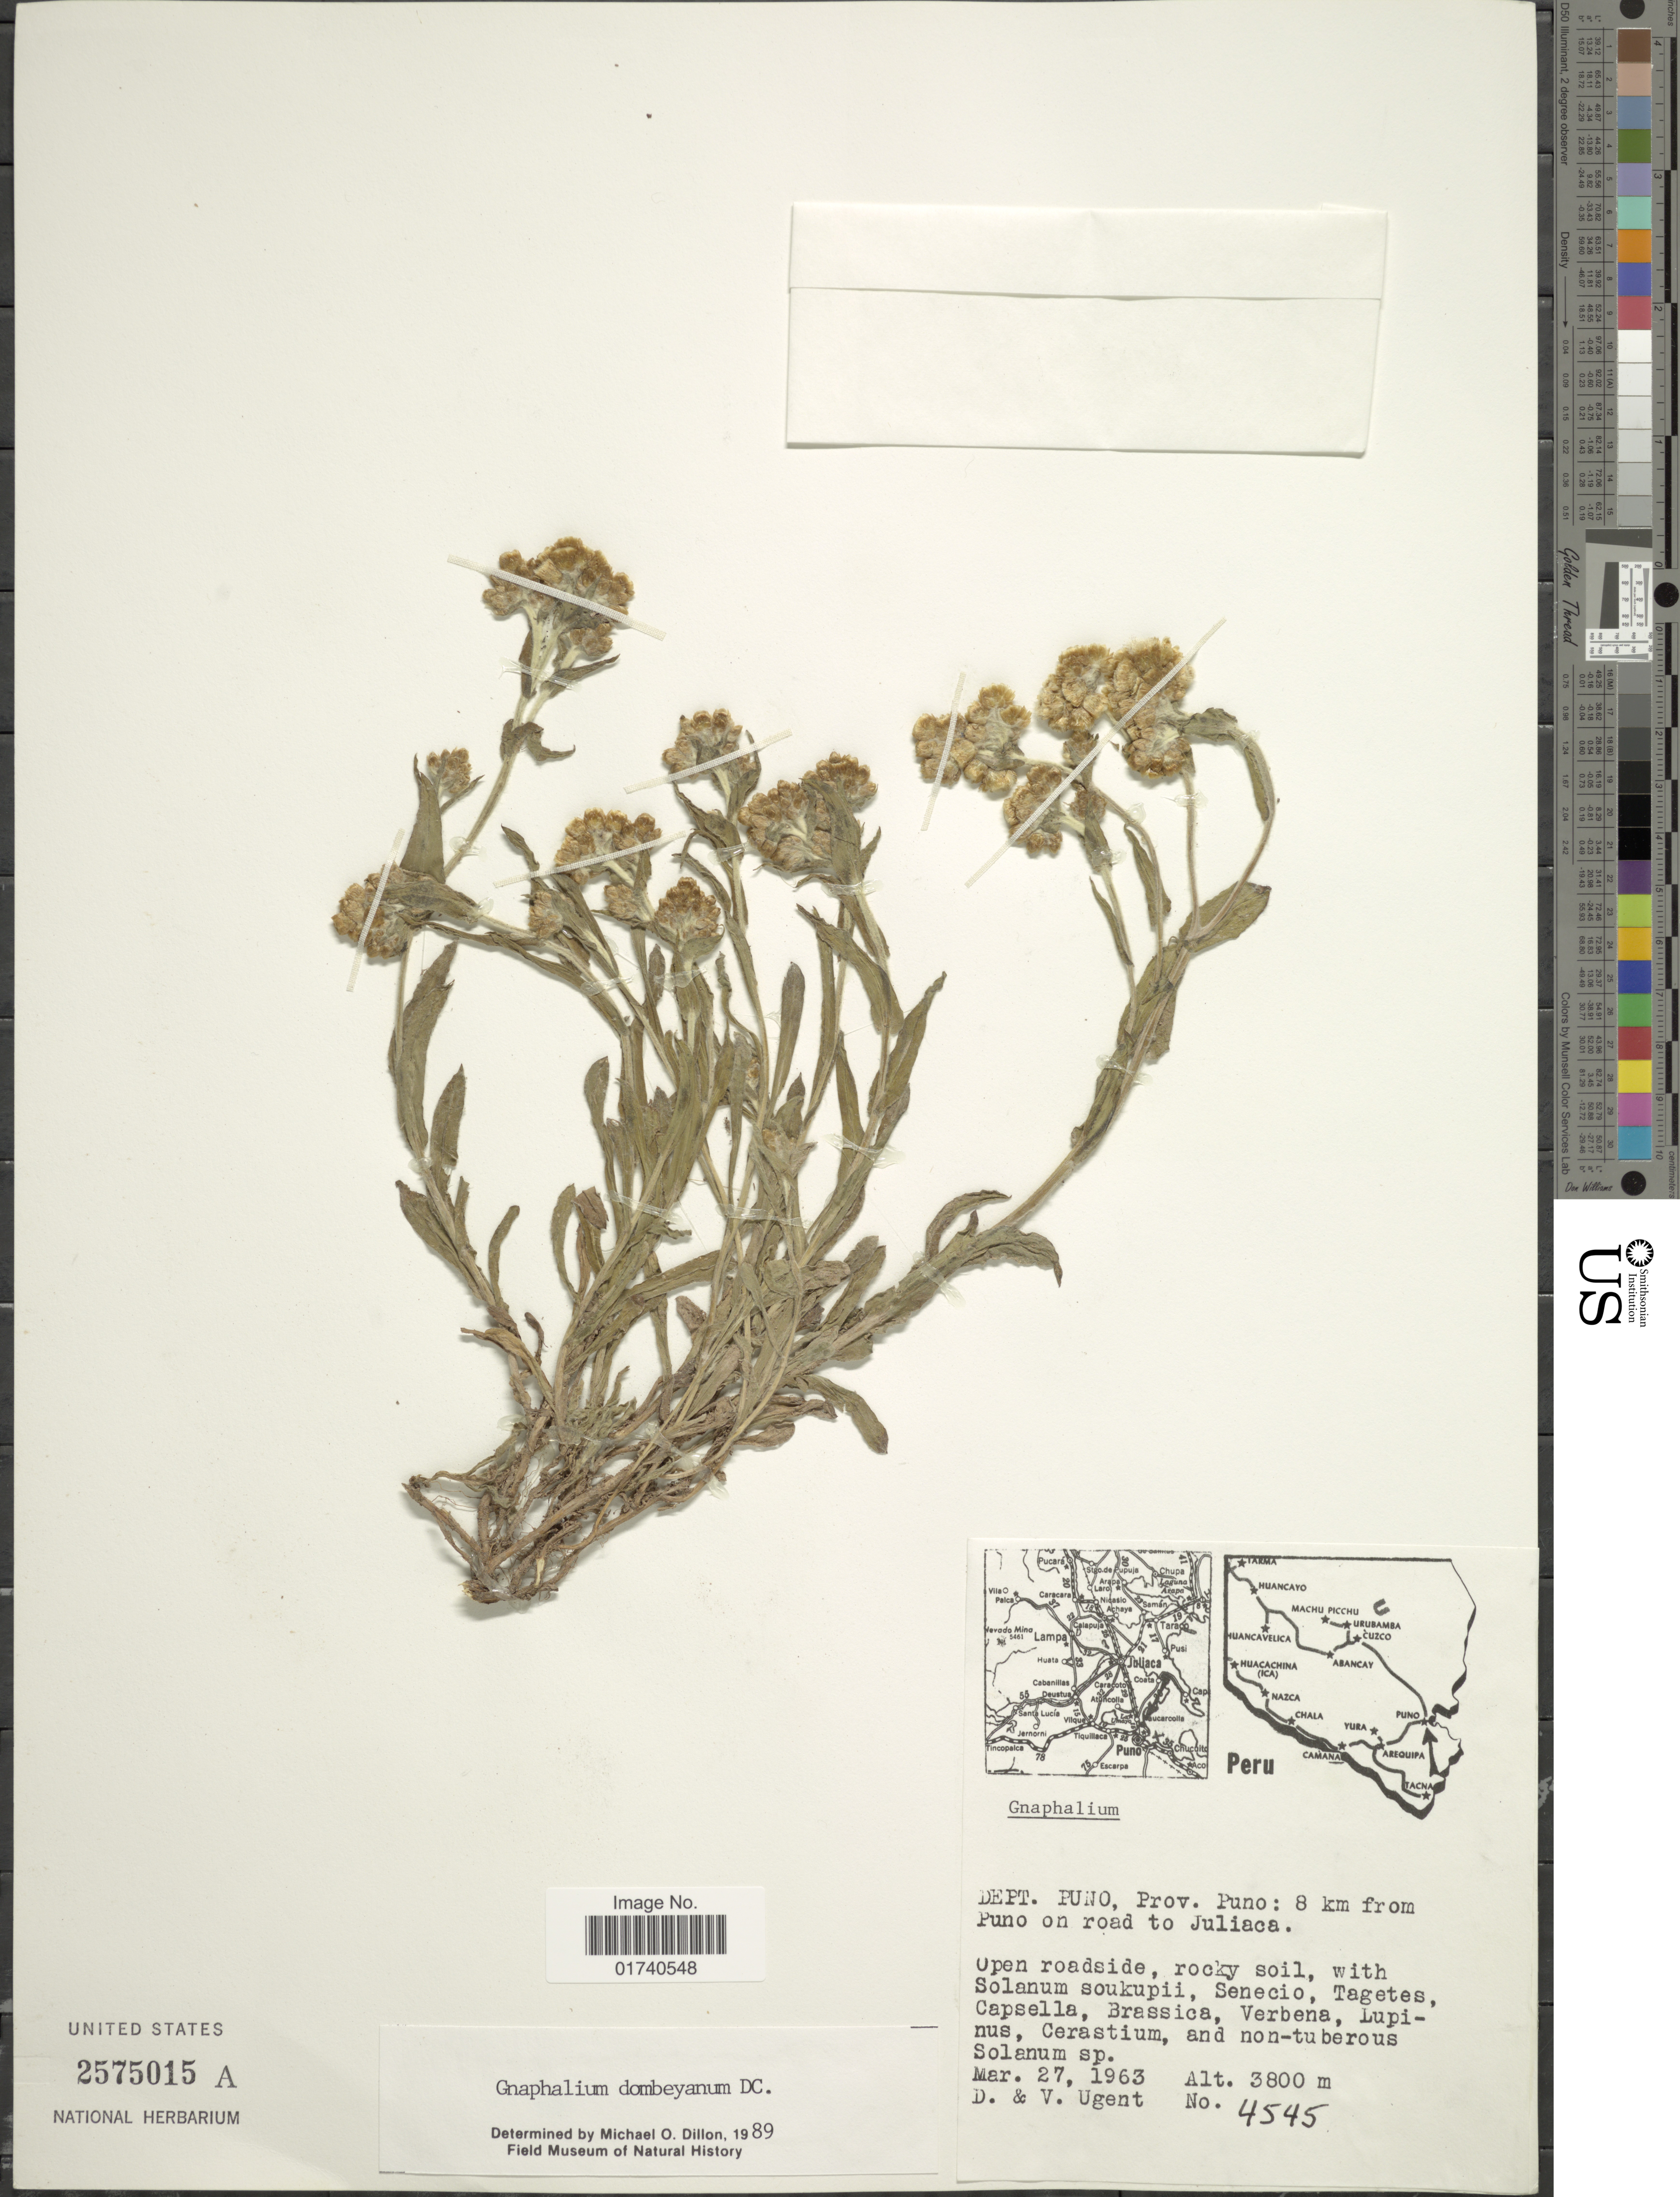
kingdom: Plantae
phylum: Tracheophyta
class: Magnoliopsida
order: Asterales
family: Asteraceae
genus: Pseudognaphalium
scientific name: Pseudognaphalium dombeyanum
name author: (DC.) Anderb.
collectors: D. Ugent & V. Ugent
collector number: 4545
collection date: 1963-03-27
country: Peru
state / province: Puno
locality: Dept. Puno, Prov. Puno: 8 km from Puno on road to Juliaca.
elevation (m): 3800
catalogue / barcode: US 2575015A